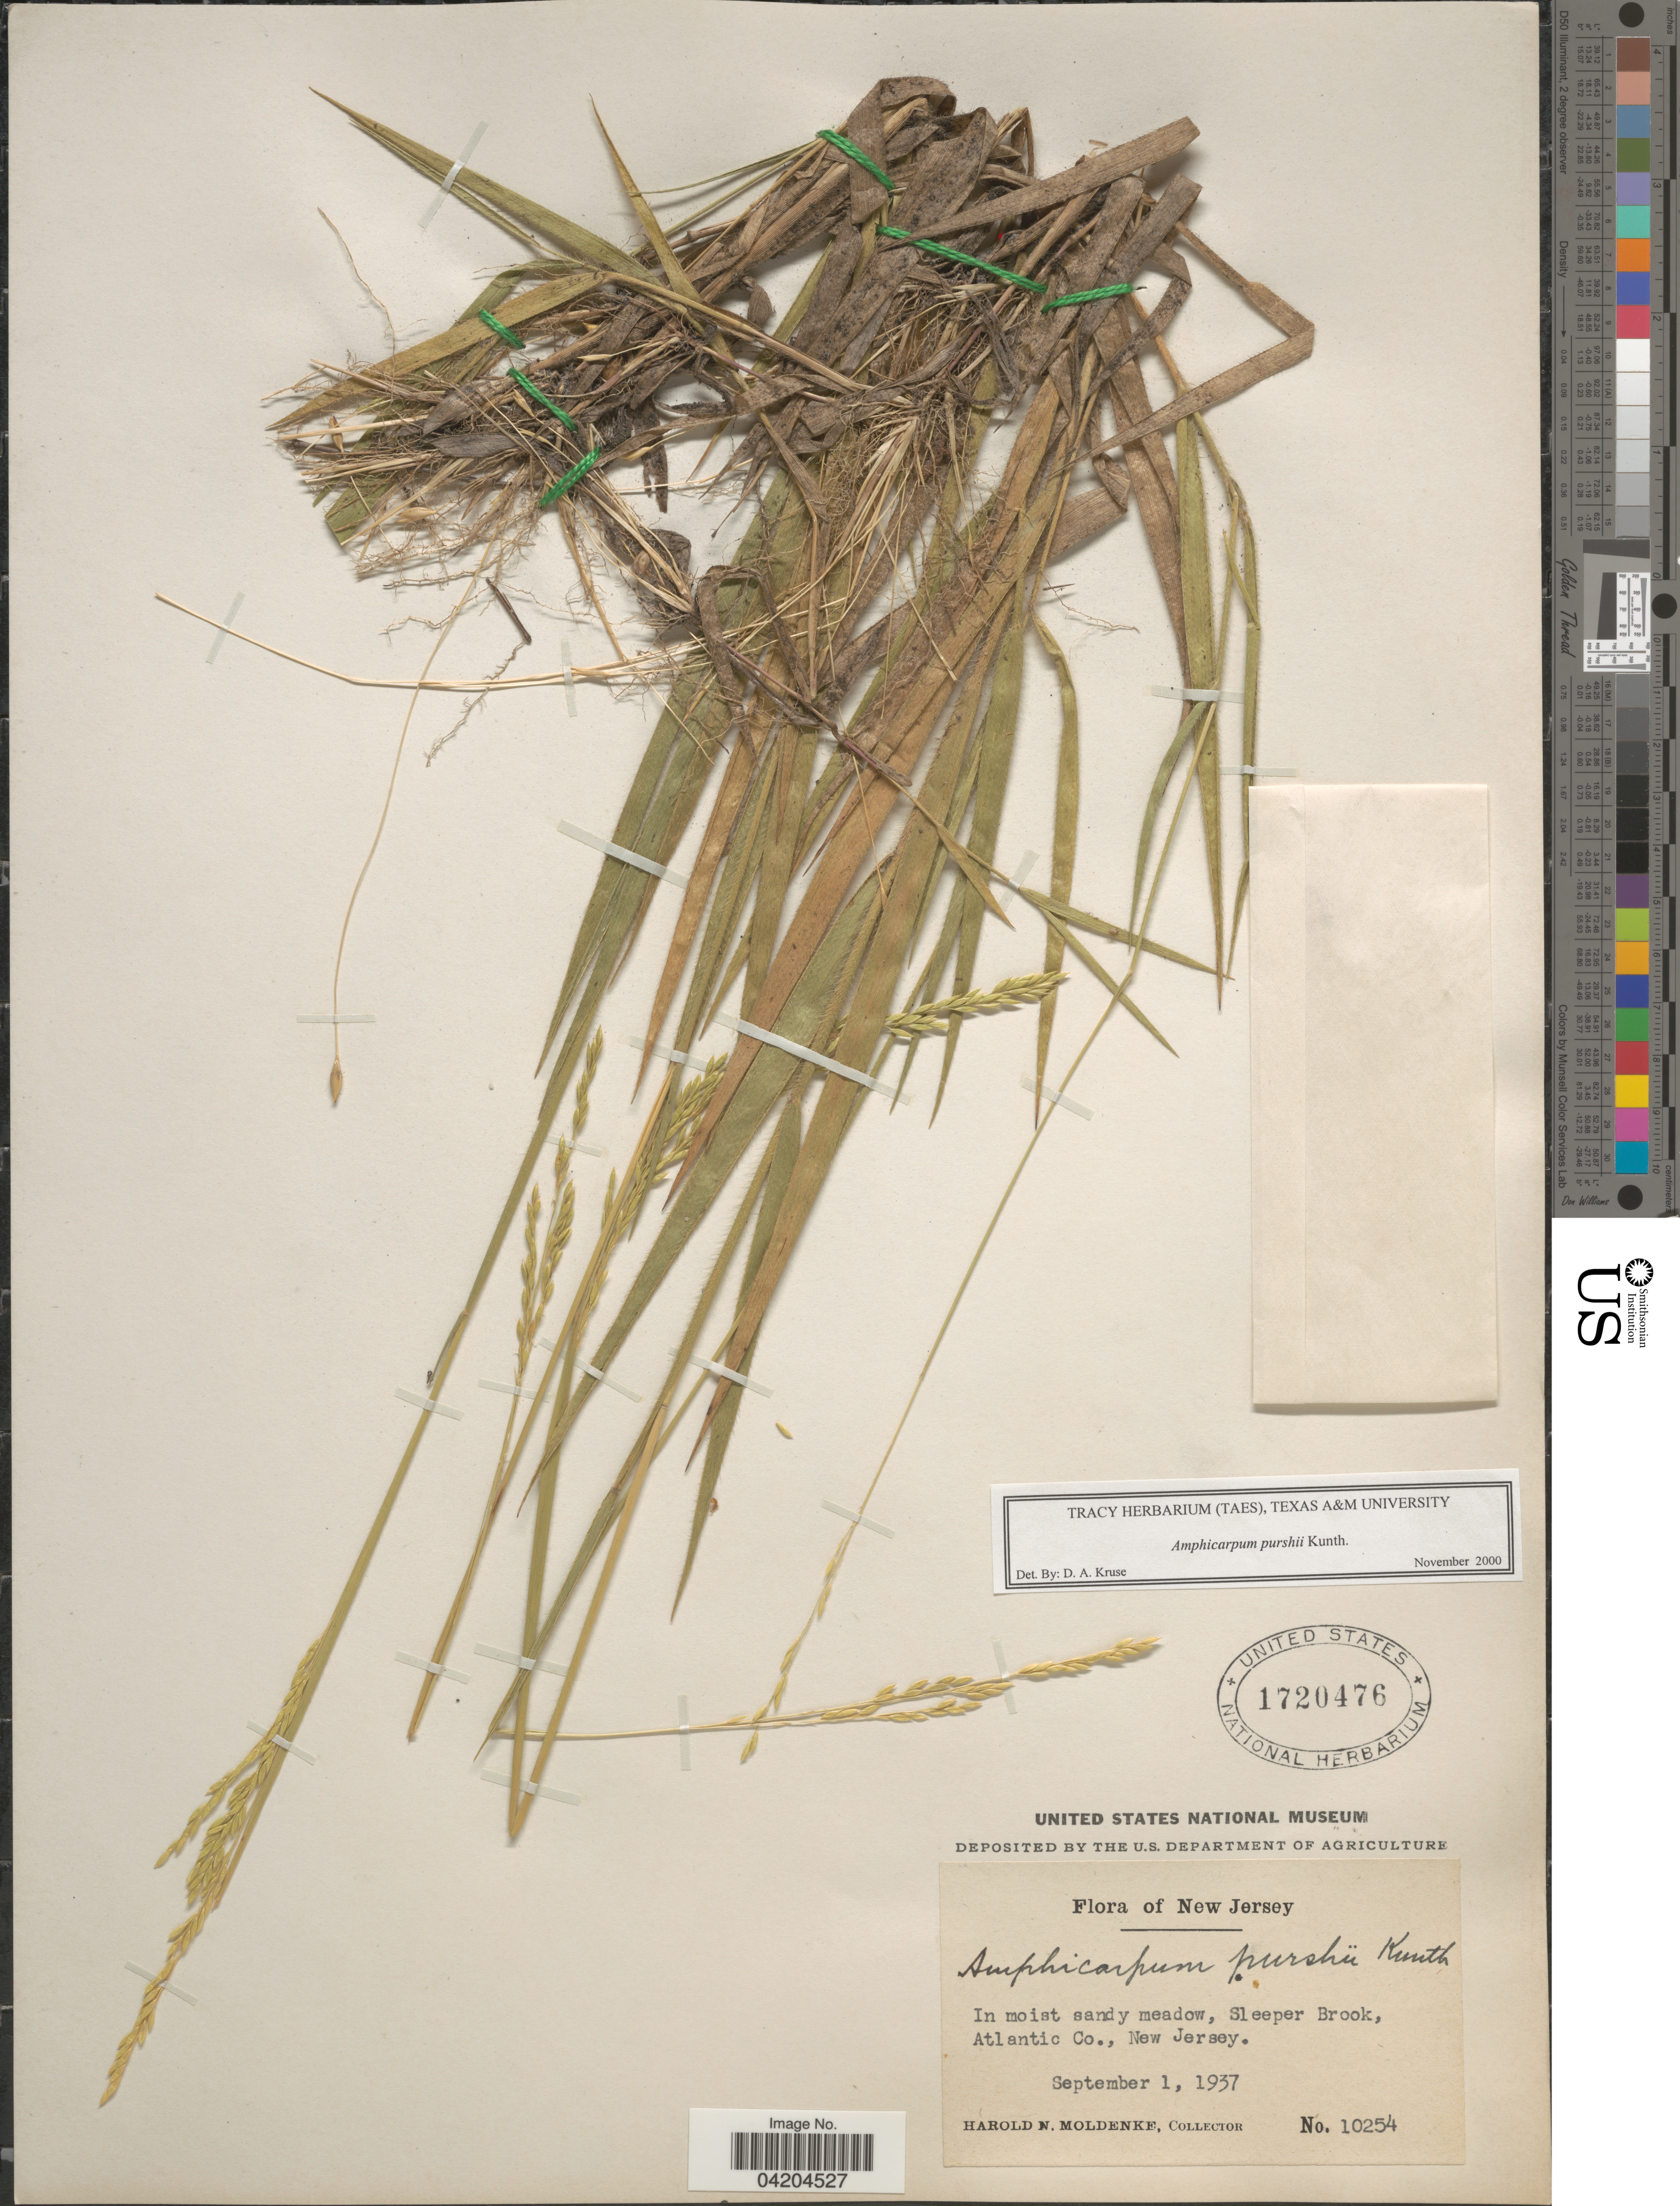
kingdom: Plantae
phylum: Tracheophyta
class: Liliopsida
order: Poales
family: Poaceae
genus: Amphicarpum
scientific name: Amphicarpum amphicarpon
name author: (Pursh) Nash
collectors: H. N. Moldenke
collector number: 10254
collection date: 1937-09-01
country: United States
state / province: New Jersey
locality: Sleeper Brook, Atlantic Co.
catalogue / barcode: US 1720476